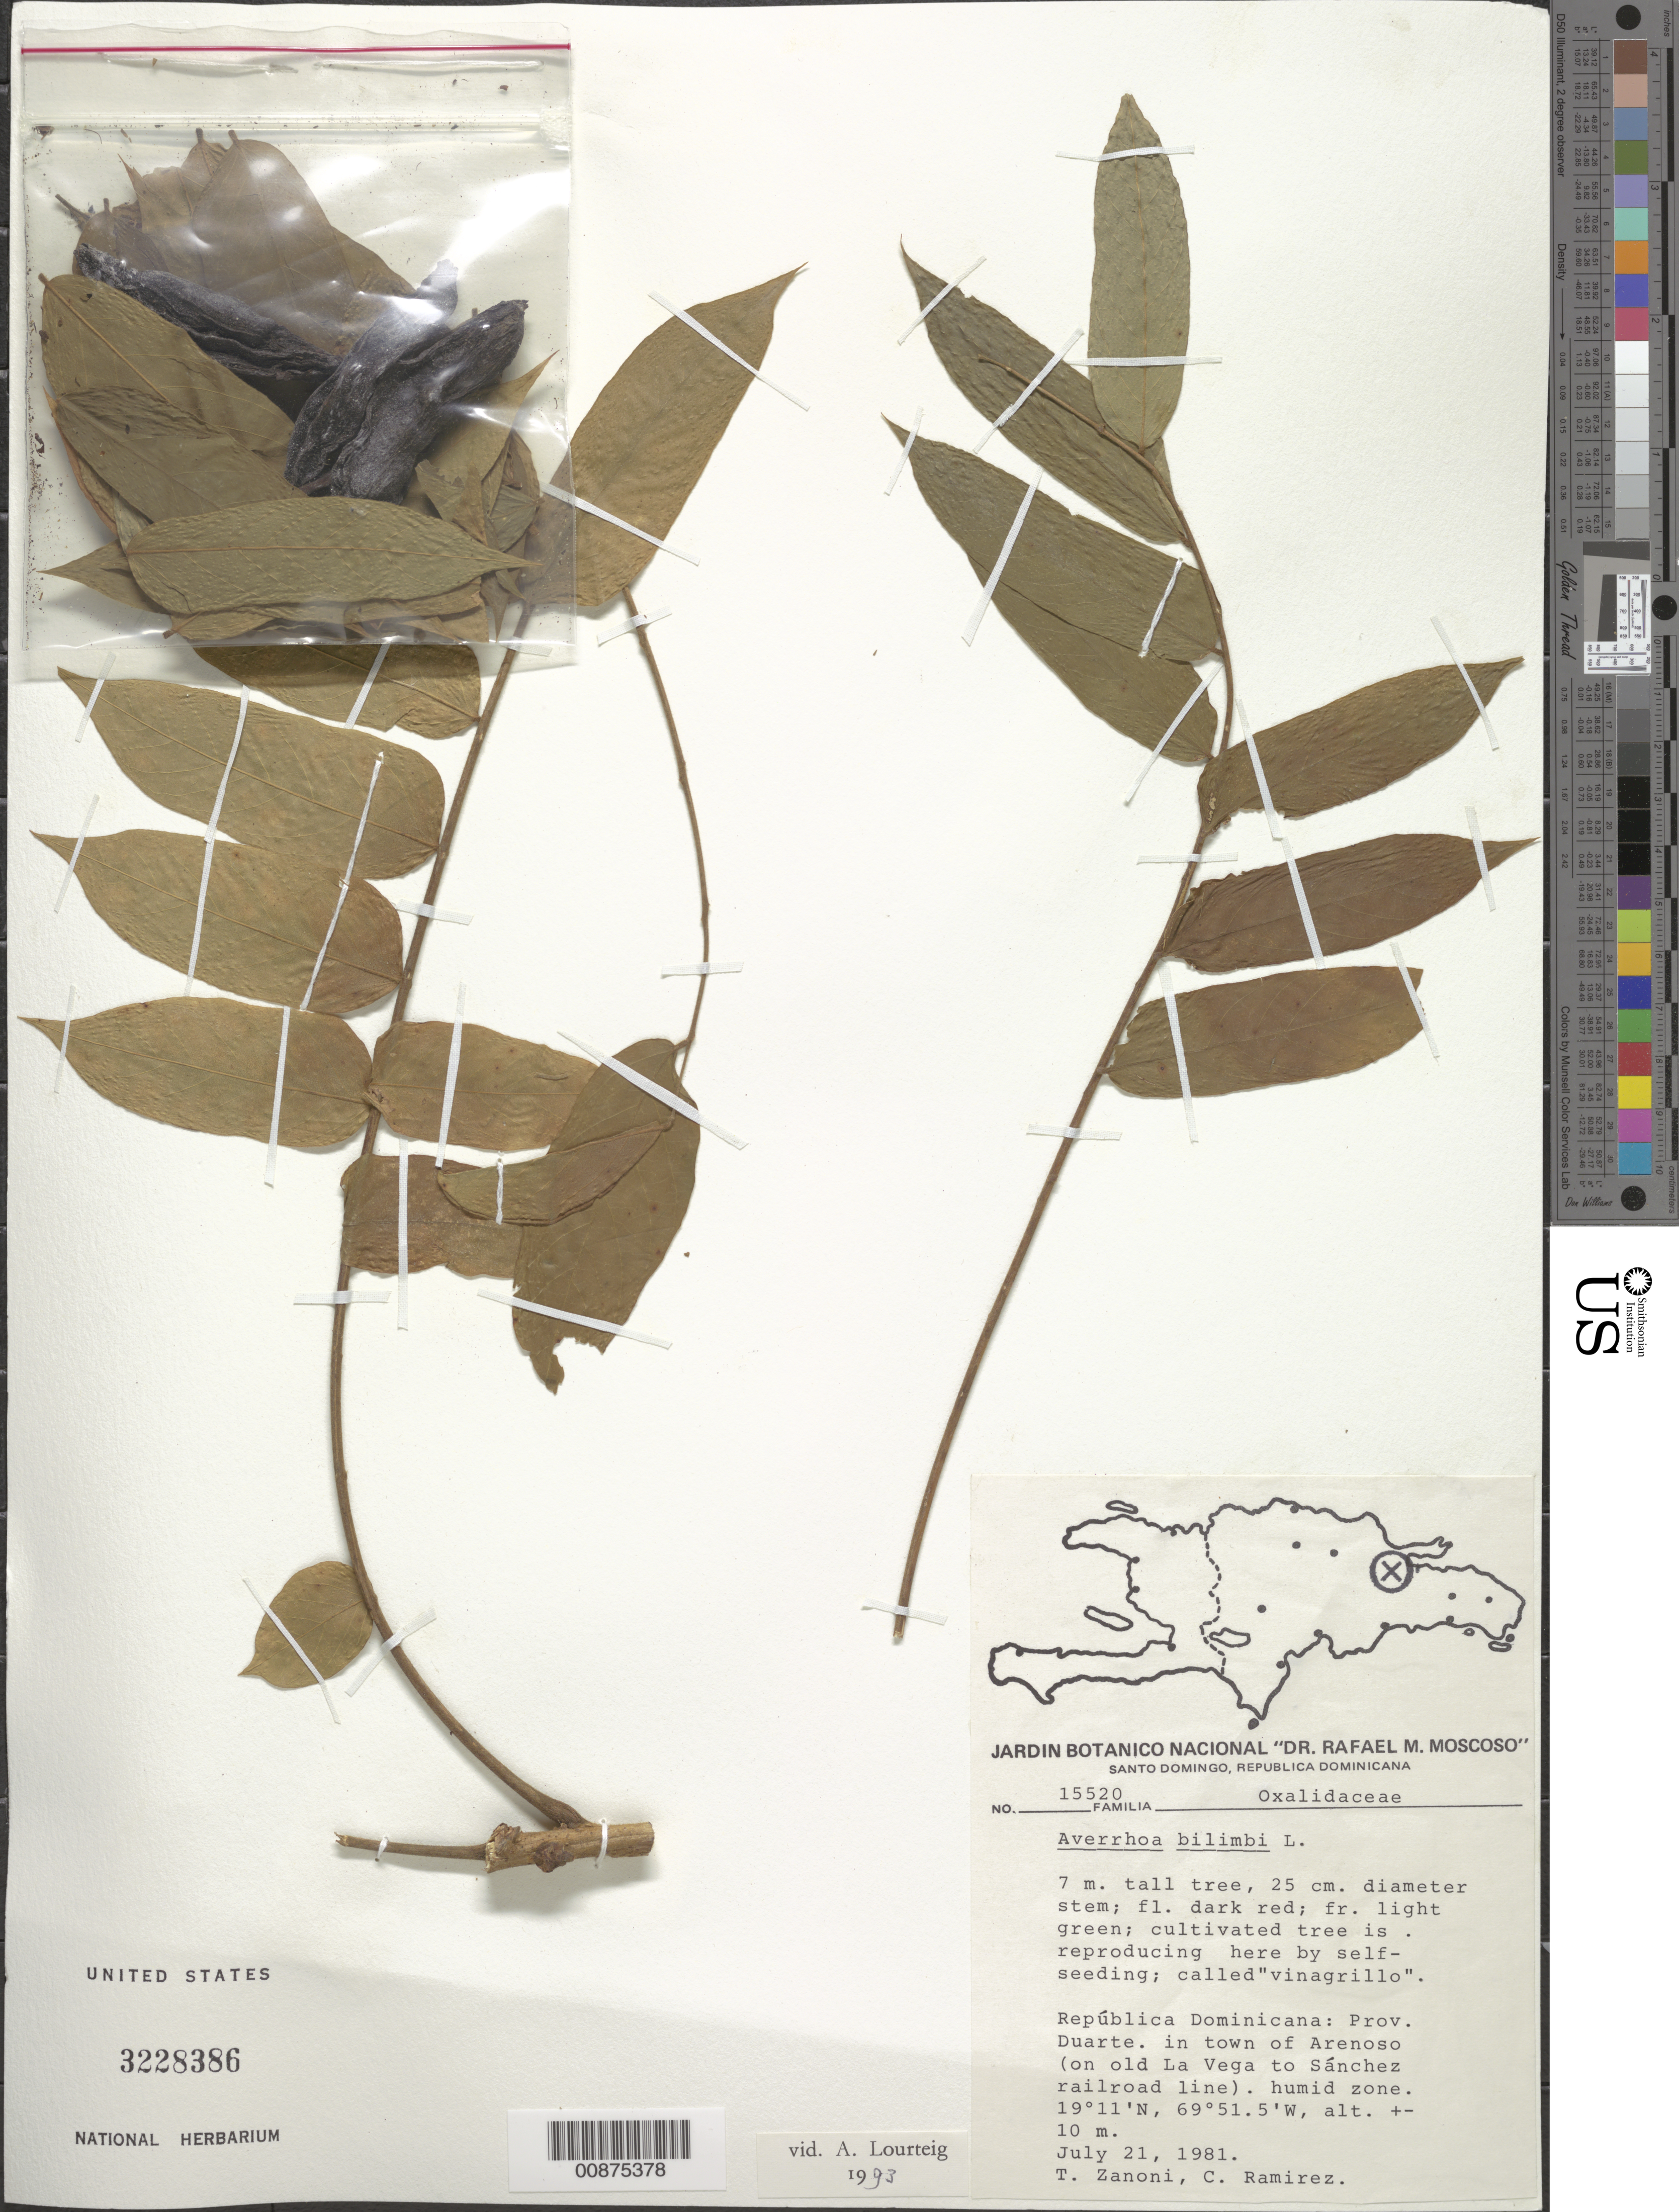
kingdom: Plantae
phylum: Tracheophyta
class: Magnoliopsida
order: Oxalidales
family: Oxalidaceae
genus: Averrhoa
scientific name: Averrhoa bilimbi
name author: L.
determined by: Lourteig, A.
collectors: T. A. Zanoni & C. Ramirez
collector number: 15520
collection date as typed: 21 Jul 1981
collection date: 1981-07-21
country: Dominican Republic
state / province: Duarte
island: Hispaniola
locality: In town of Arenoso (on old La Vega to Sánchez railroad line).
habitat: Humid zone.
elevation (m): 10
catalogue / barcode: US 3228386